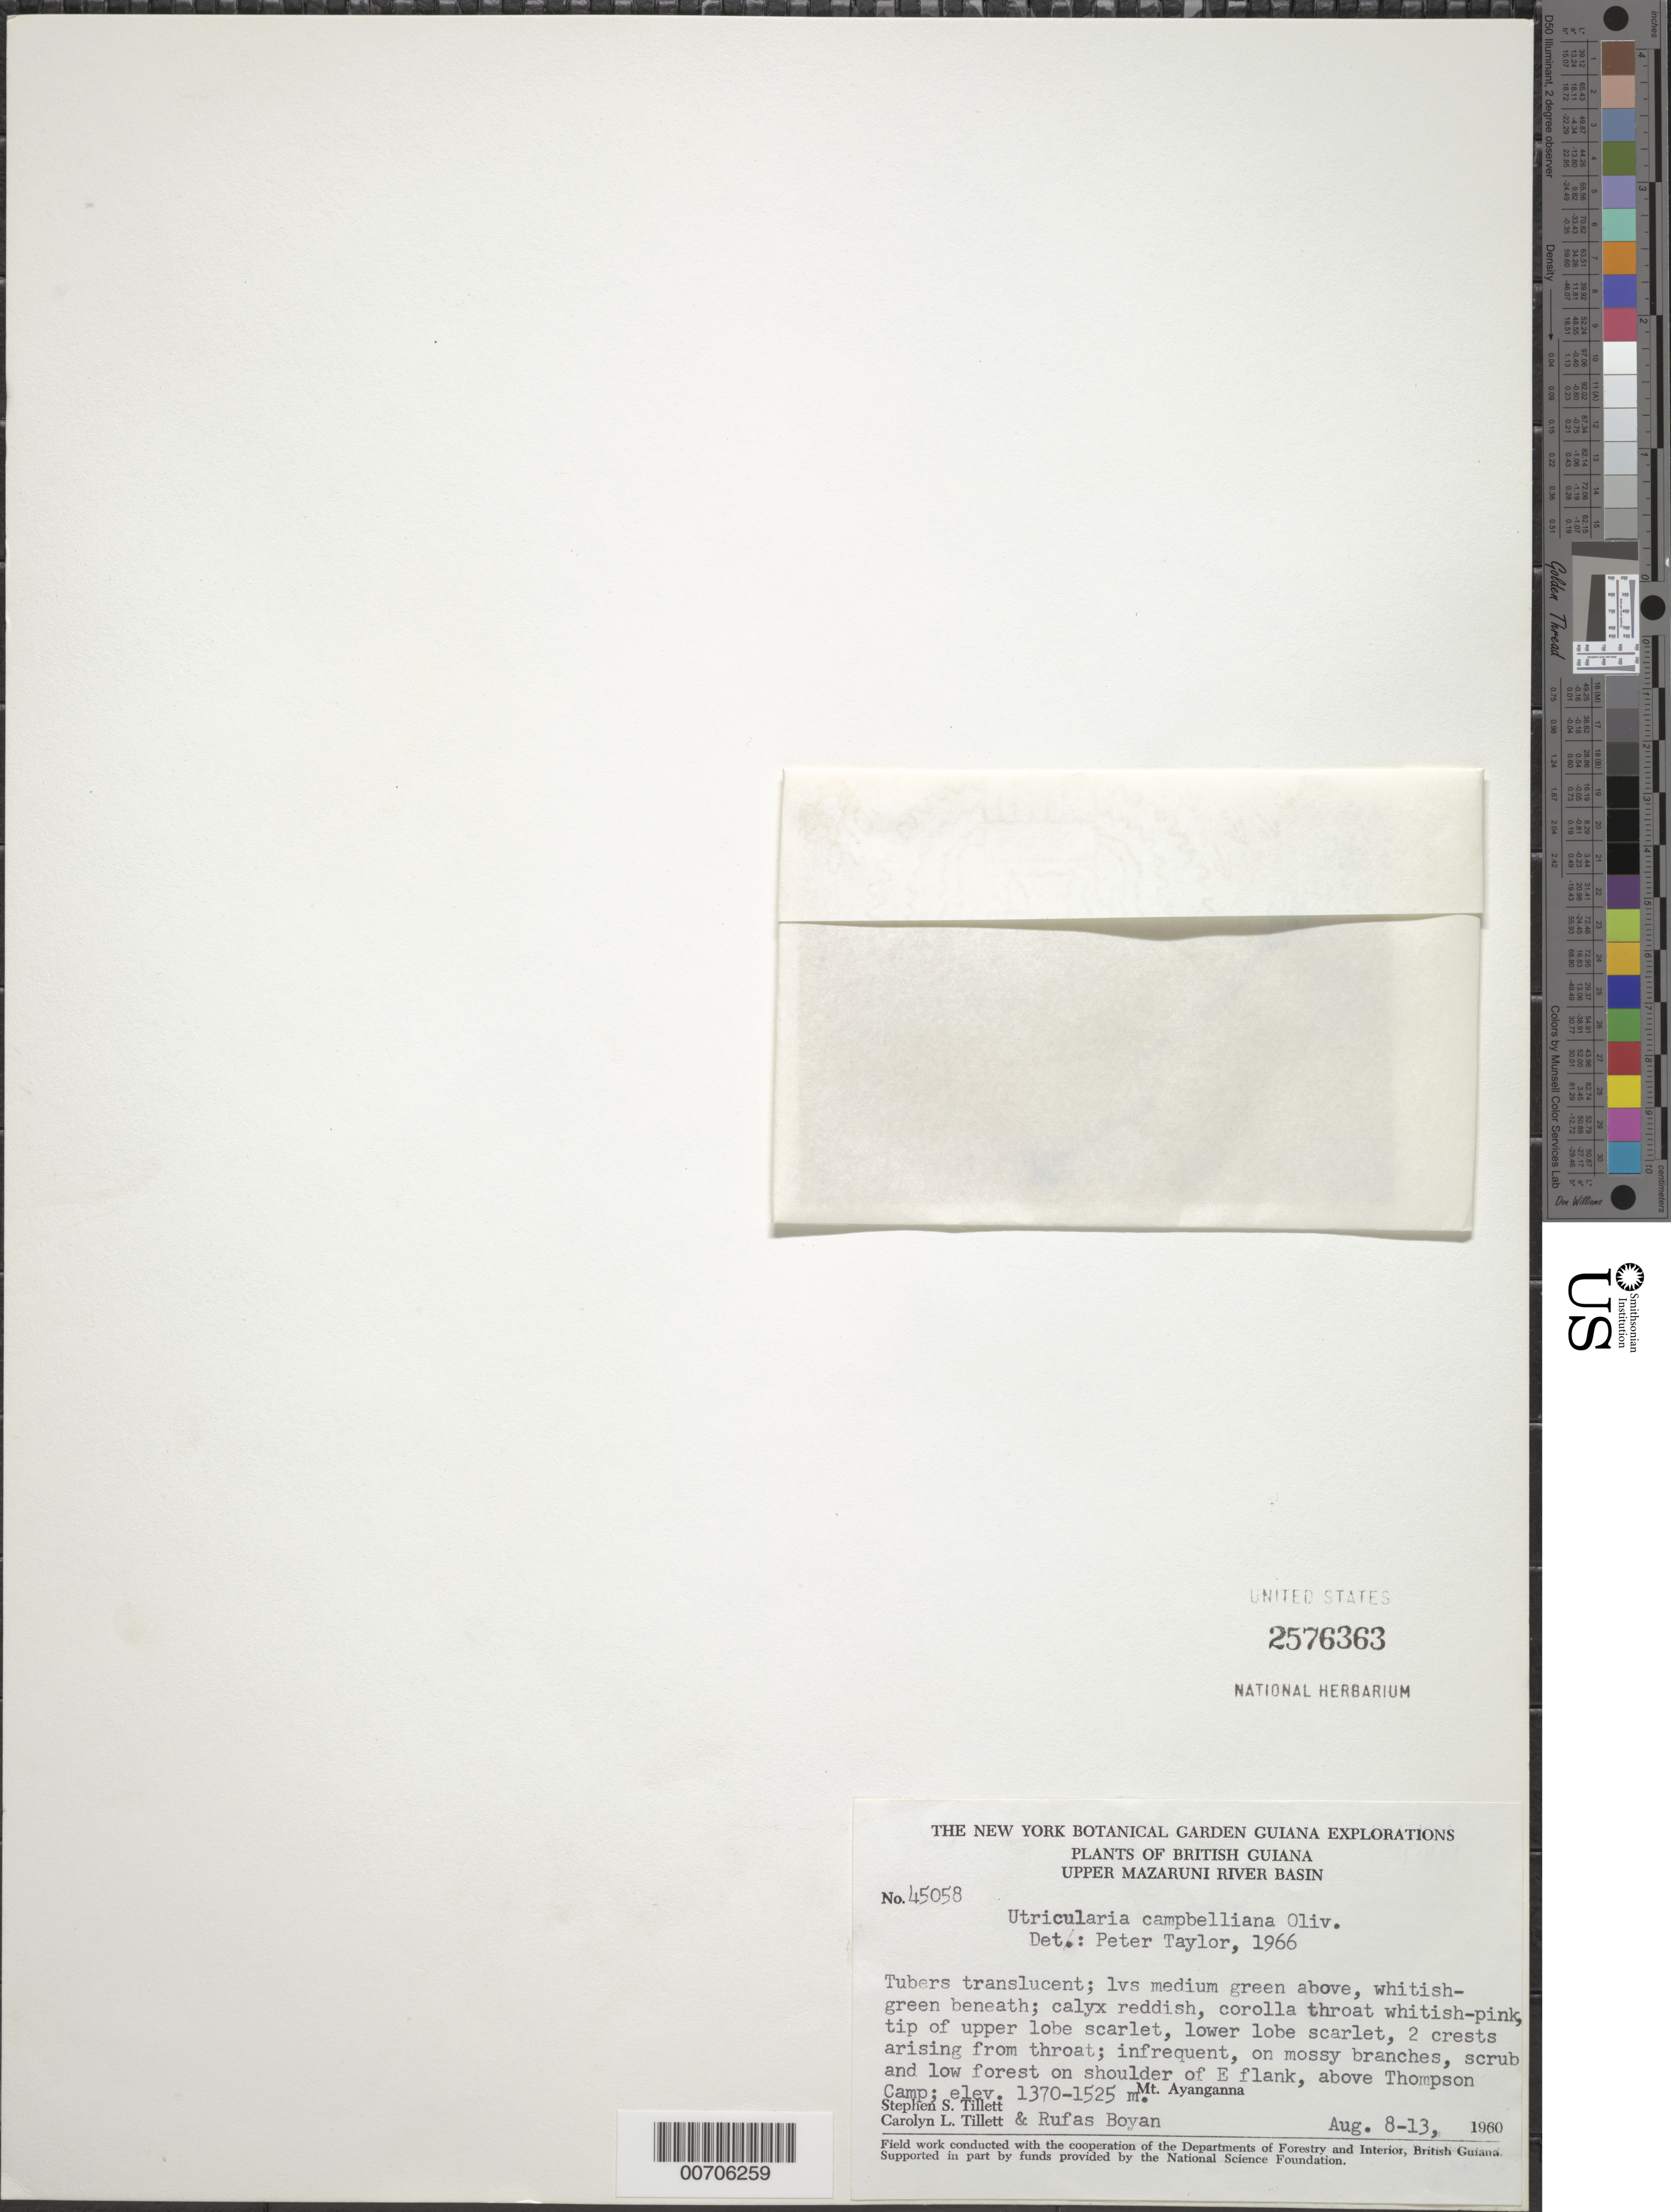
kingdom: Plantae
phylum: Tracheophyta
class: Magnoliopsida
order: Lamiales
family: Lentibulariaceae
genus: Utricularia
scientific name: Utricularia campbelliana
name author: Oliv.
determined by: Taylor, P.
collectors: S. S. Tillett, C. L. Tillett & R. Boyan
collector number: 45058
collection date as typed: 8-Aug-60 to 13-Aug-60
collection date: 1960-08-08/1960-08-13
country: Guyana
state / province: Cuyuni-Mazaruni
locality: Mt. Ayanganna, E flank, above Thompson Camp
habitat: On mossy branches, scrub and low forest on shoulder of E flank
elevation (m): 1370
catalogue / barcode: US 2576363